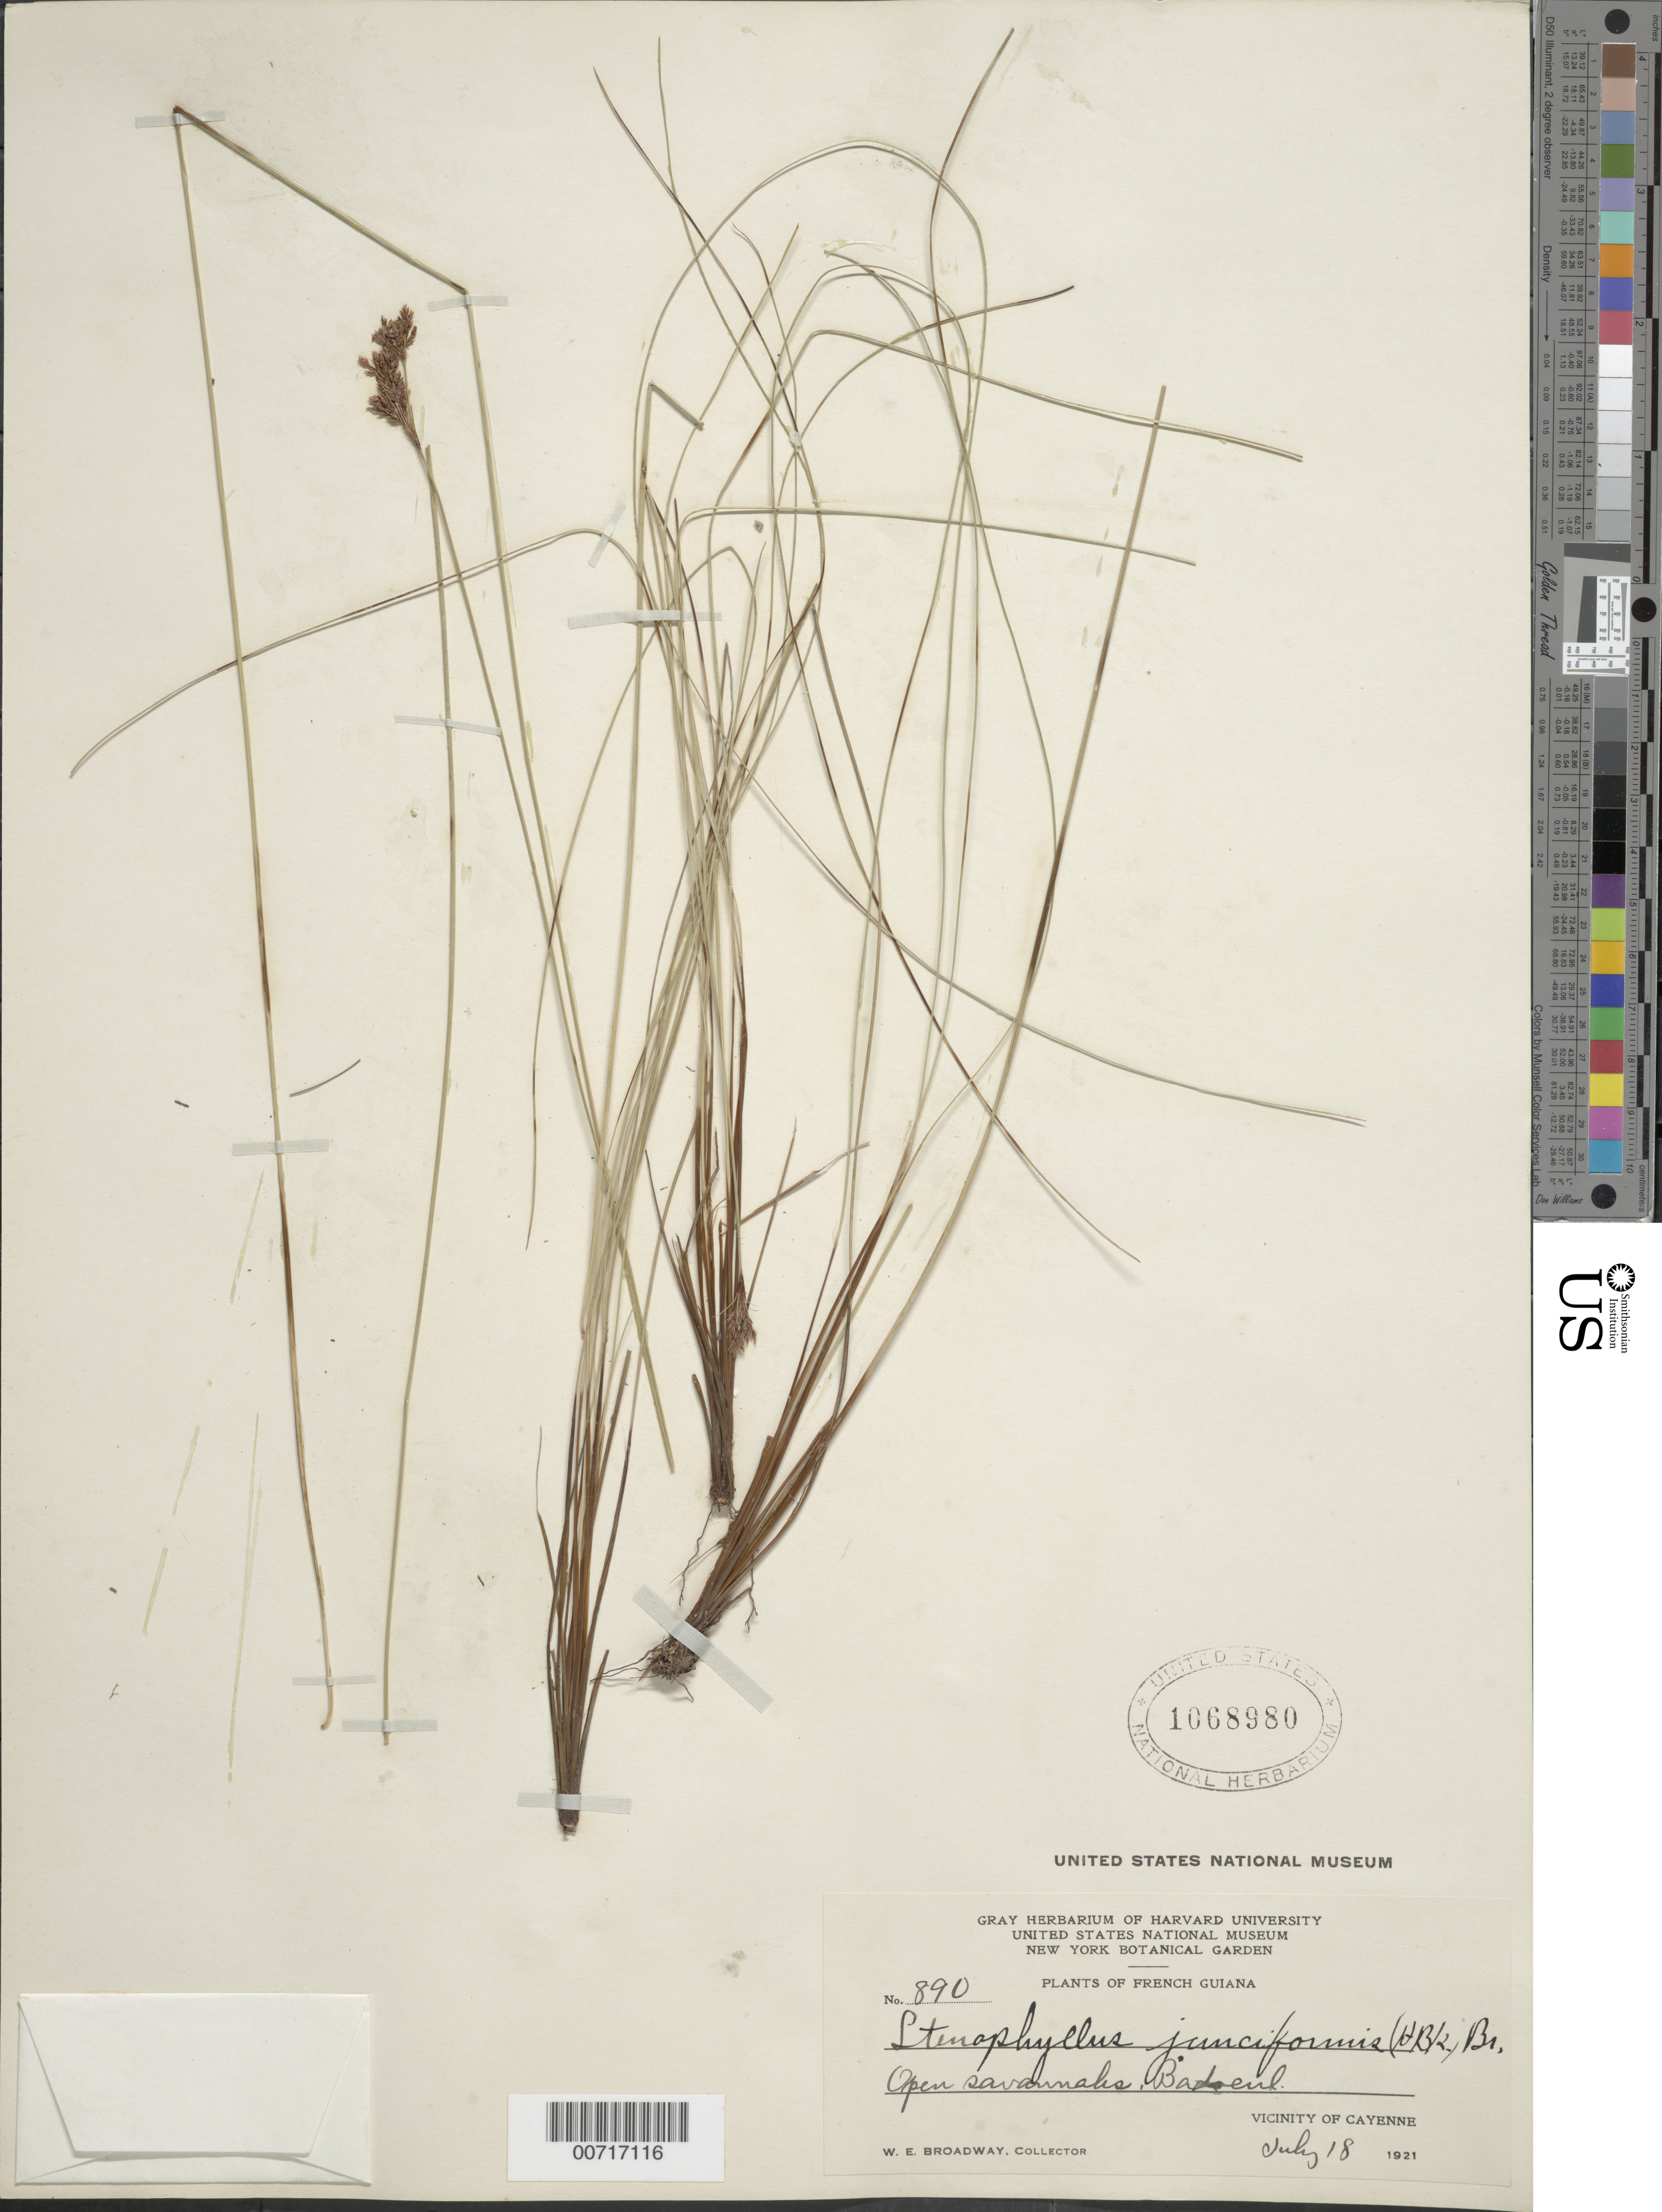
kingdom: Plantae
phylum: Tracheophyta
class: Liliopsida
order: Poales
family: Cyperaceae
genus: Bulbostylis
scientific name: Bulbostylis junciformis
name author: (Kunth) C.B. Clarke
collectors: W. E. Broadway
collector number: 890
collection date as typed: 18-Jul-21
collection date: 1921-07-18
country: French Guiana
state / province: Cayenne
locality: Cayenne, vic., Badoeul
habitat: Open savanna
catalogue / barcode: US 1068980